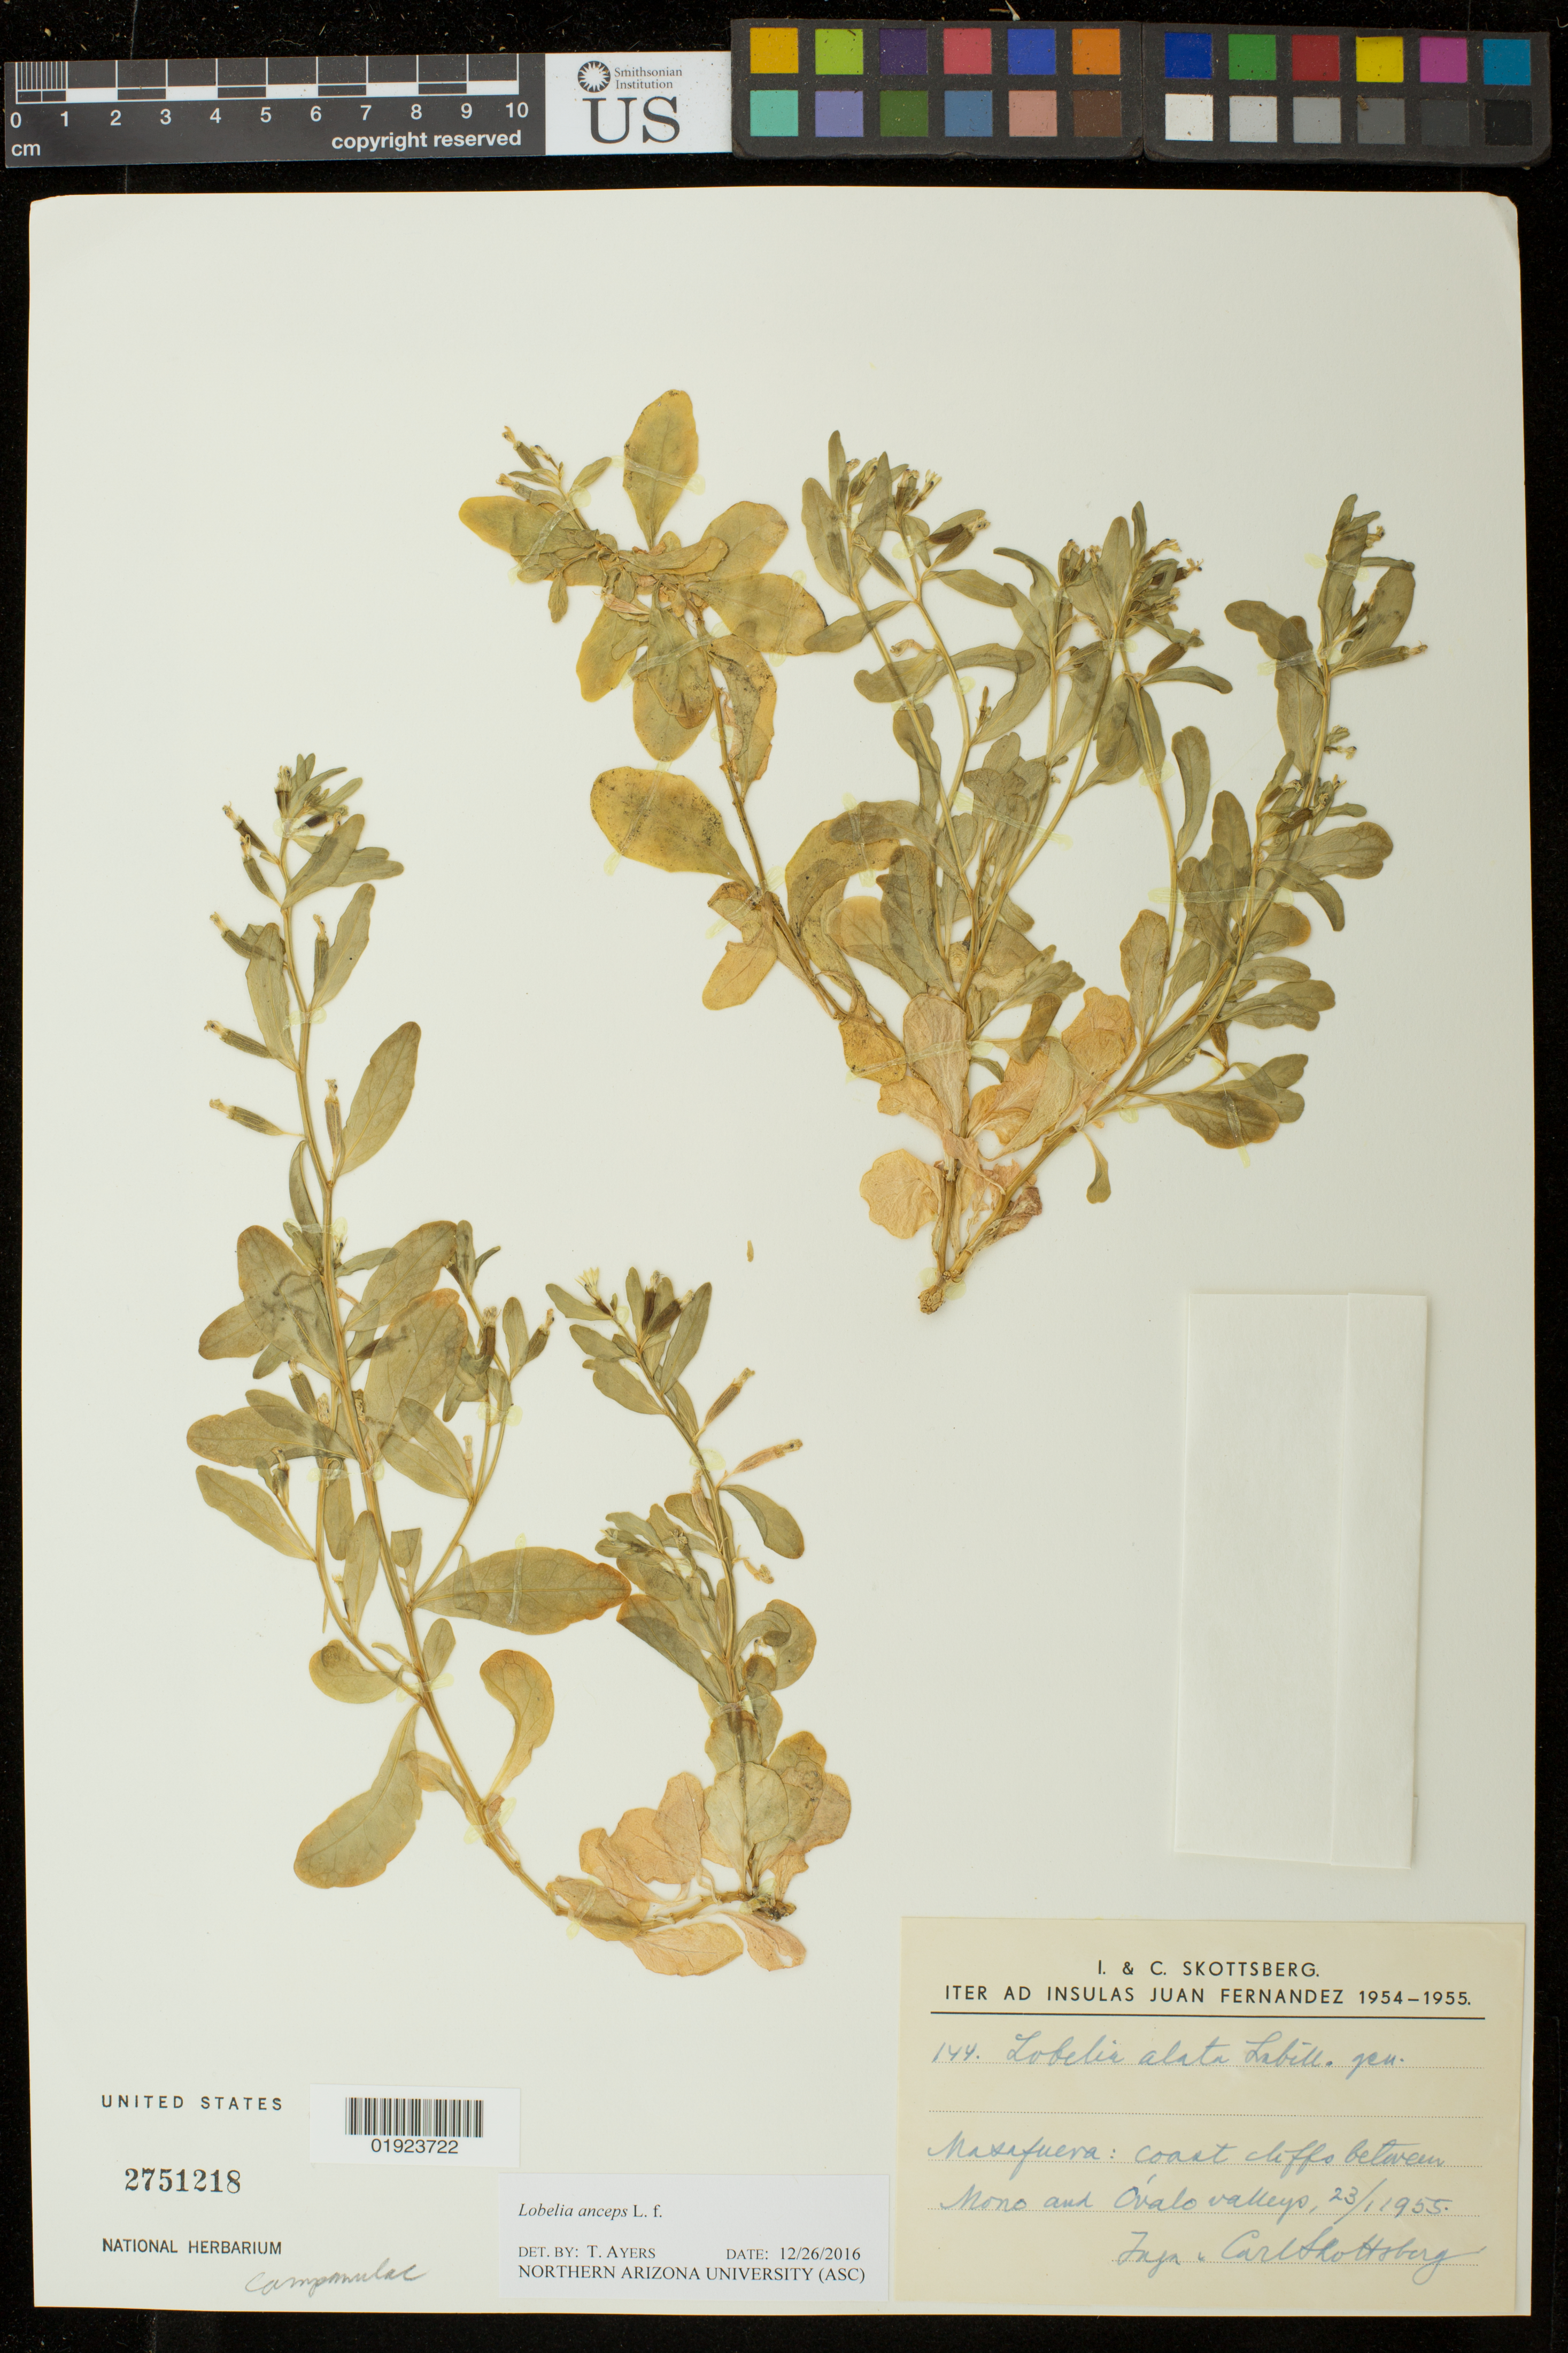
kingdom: Plantae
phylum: Tracheophyta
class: Magnoliopsida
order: Asterales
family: Campanulaceae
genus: Lobelia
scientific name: Lobelia anceps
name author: L. f.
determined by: Ayers, T.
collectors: I. Skottsberg & C. Skottsberg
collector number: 144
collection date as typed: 23/1 1955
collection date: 1955-01-23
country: Chile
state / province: Valparaíso (V)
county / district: Juan Fernandez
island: Islas Juan Fernandez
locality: Masafuera: coast cliffs between Mono and ovalo valleys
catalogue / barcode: US 2751218